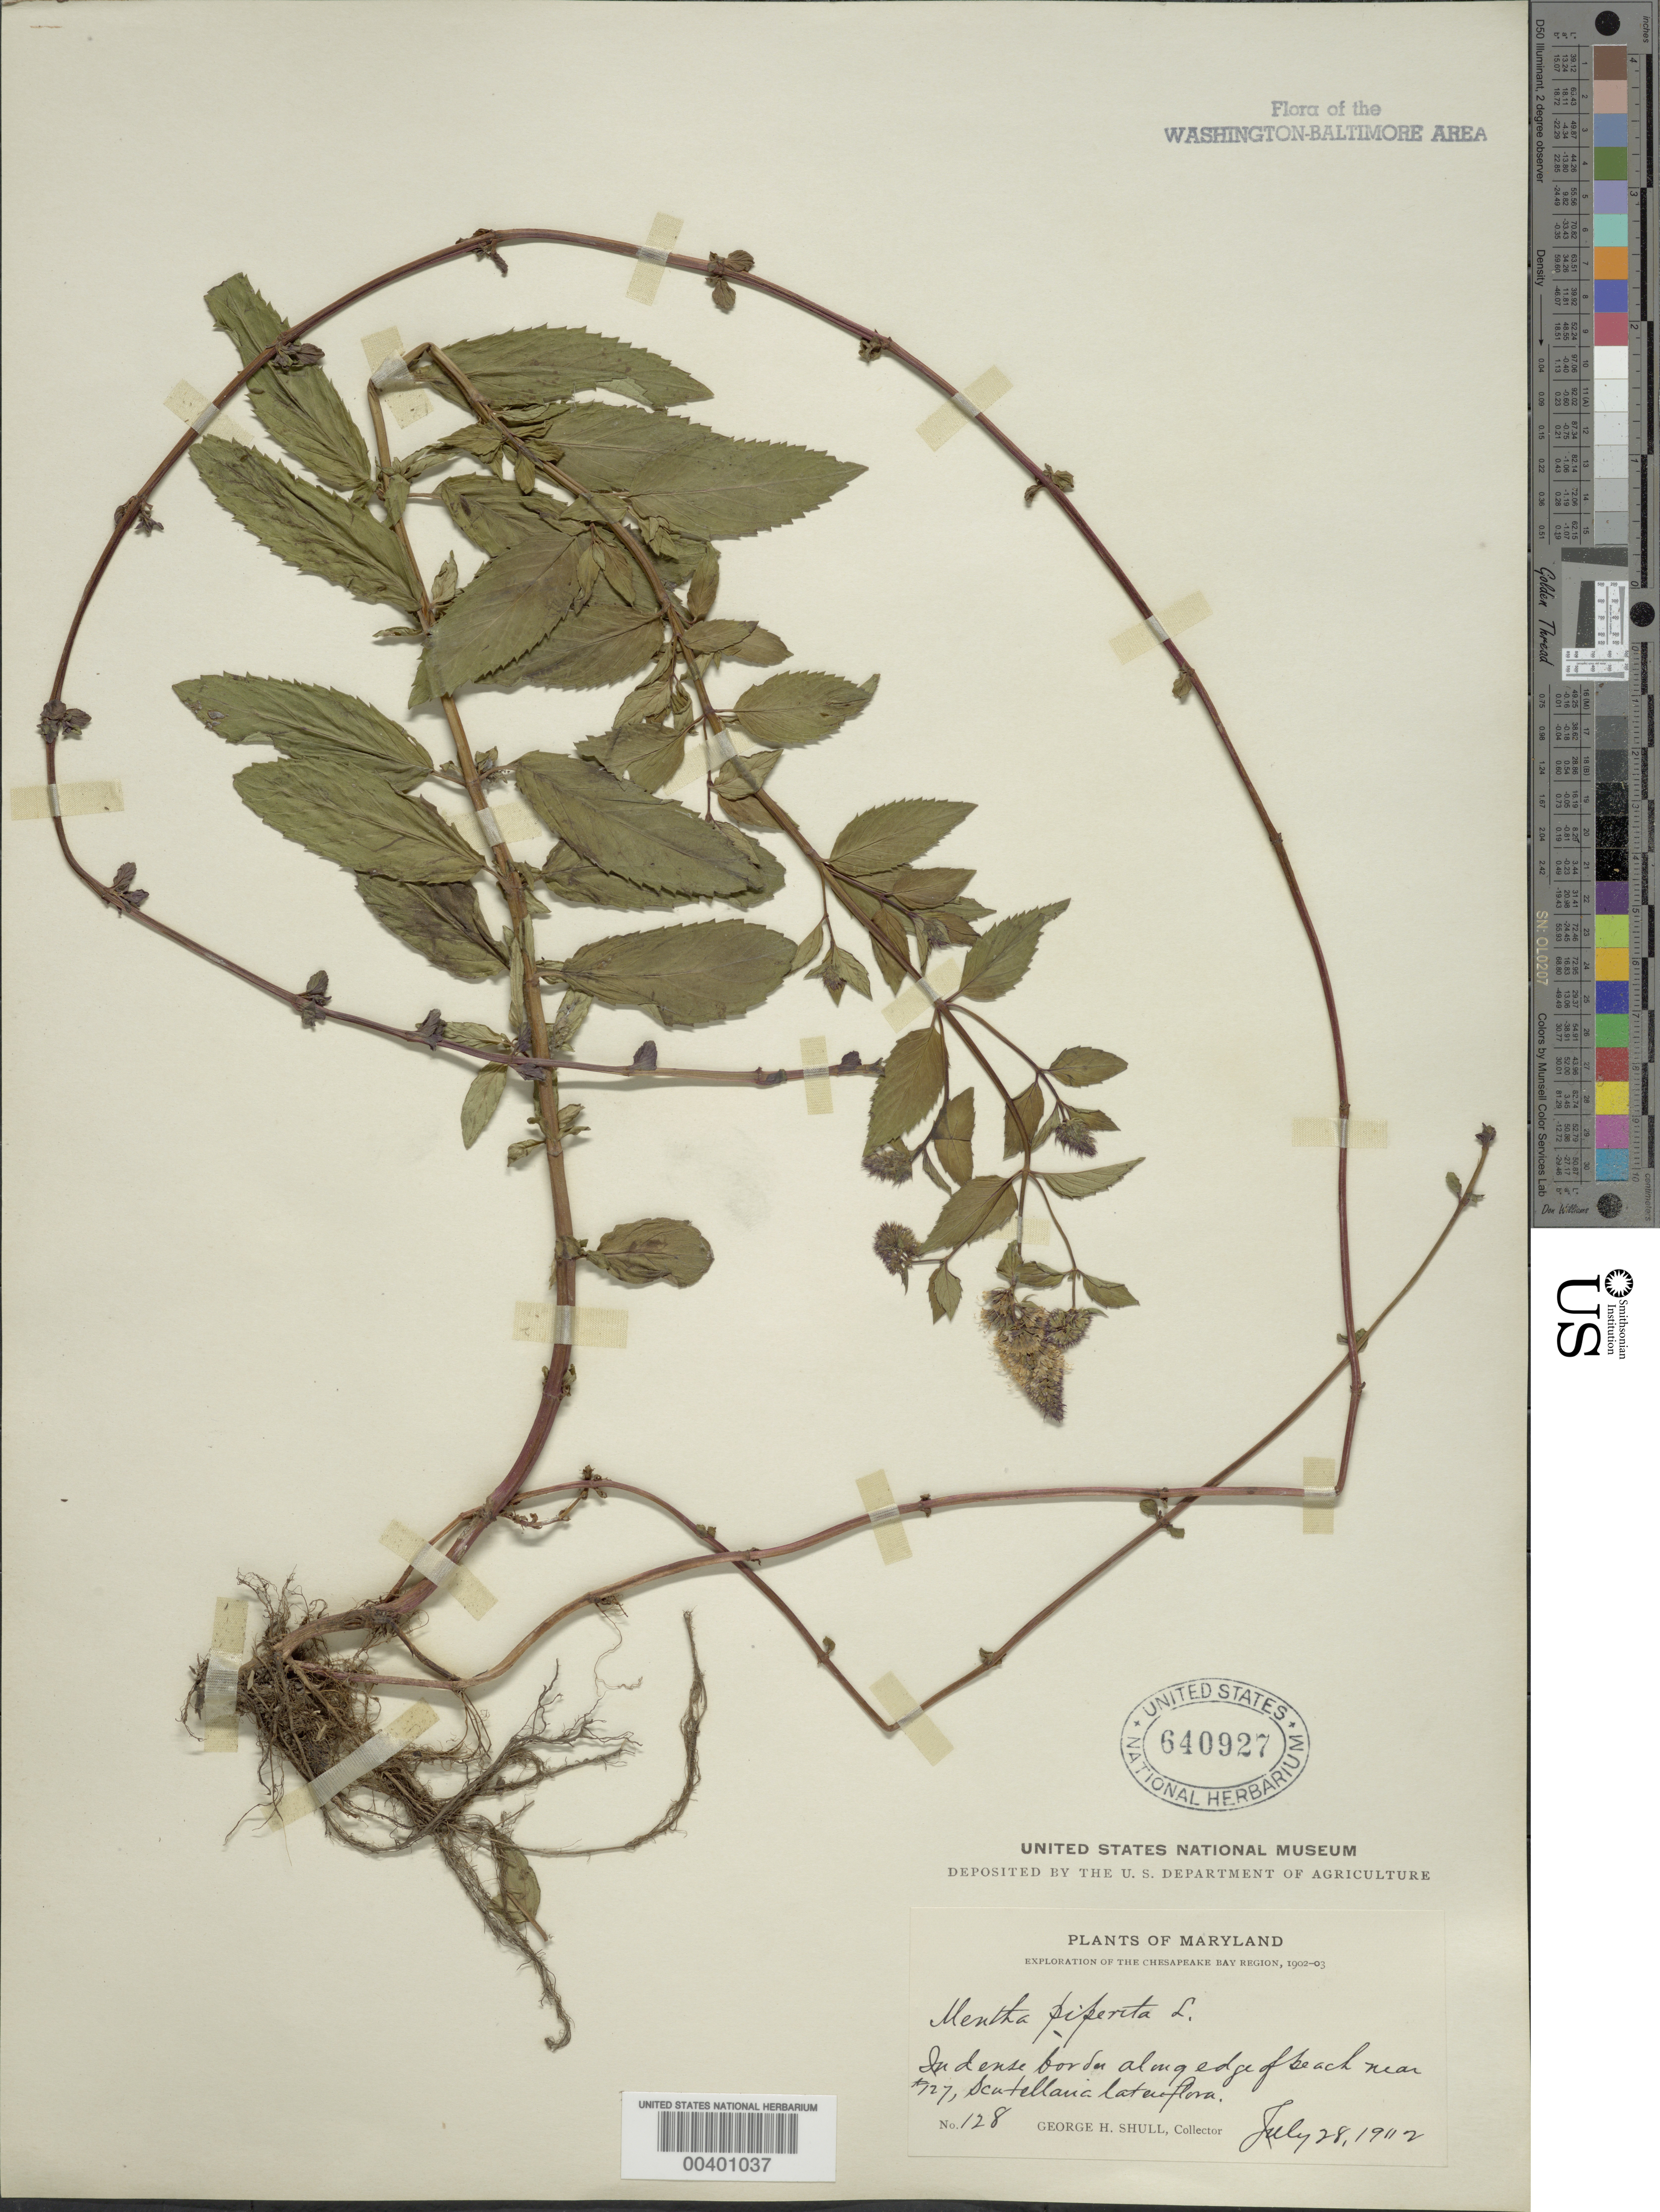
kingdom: Plantae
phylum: Tracheophyta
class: Magnoliopsida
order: Lamiales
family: Lamiaceae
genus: Mentha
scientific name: Mentha x piperita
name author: L.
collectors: G. H. Shull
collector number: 128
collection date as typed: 28 Jul 1912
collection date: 1912-07-28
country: United States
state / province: Maryland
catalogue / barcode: US 640927